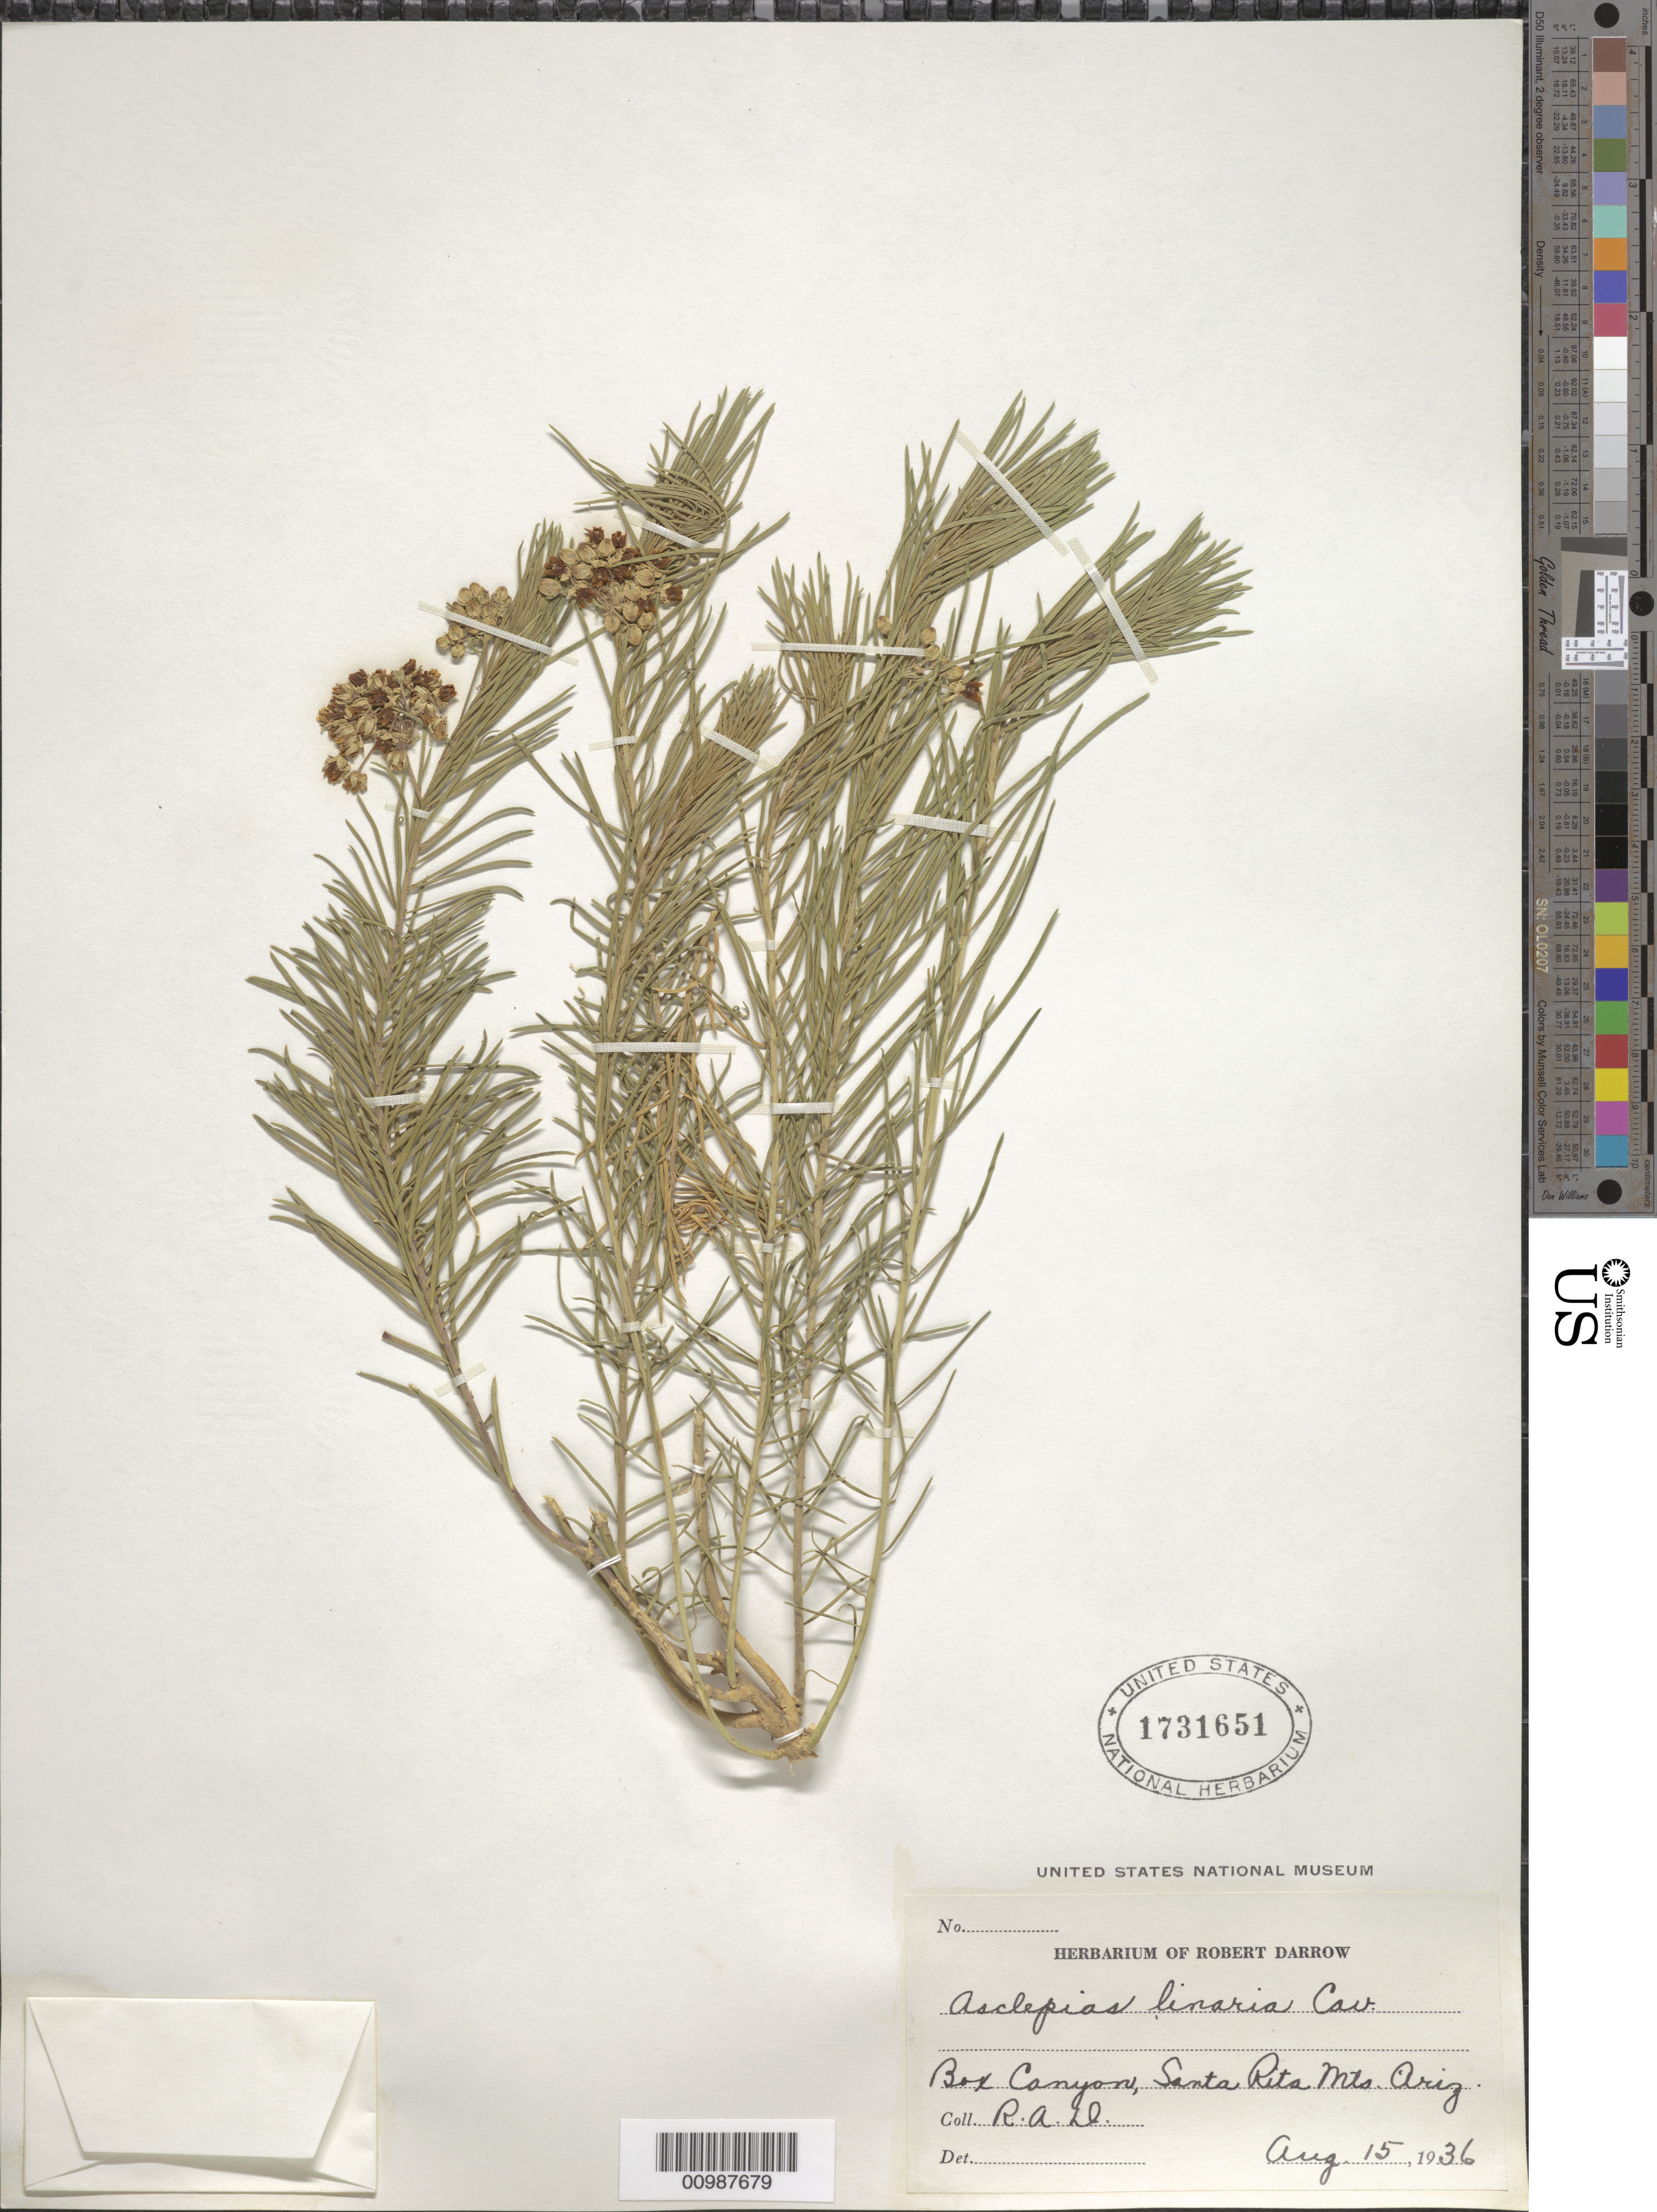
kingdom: Plantae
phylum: Tracheophyta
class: Magnoliopsida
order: Gentianales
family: Apocynaceae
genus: Asclepias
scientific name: Asclepias linaria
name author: Cav.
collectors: R. A. Darrow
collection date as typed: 15 Aug 1936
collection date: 1936-08-15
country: United States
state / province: Arizona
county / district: Yavapai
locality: Box Canyon, Santa Rita Mountains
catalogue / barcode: US 1731651